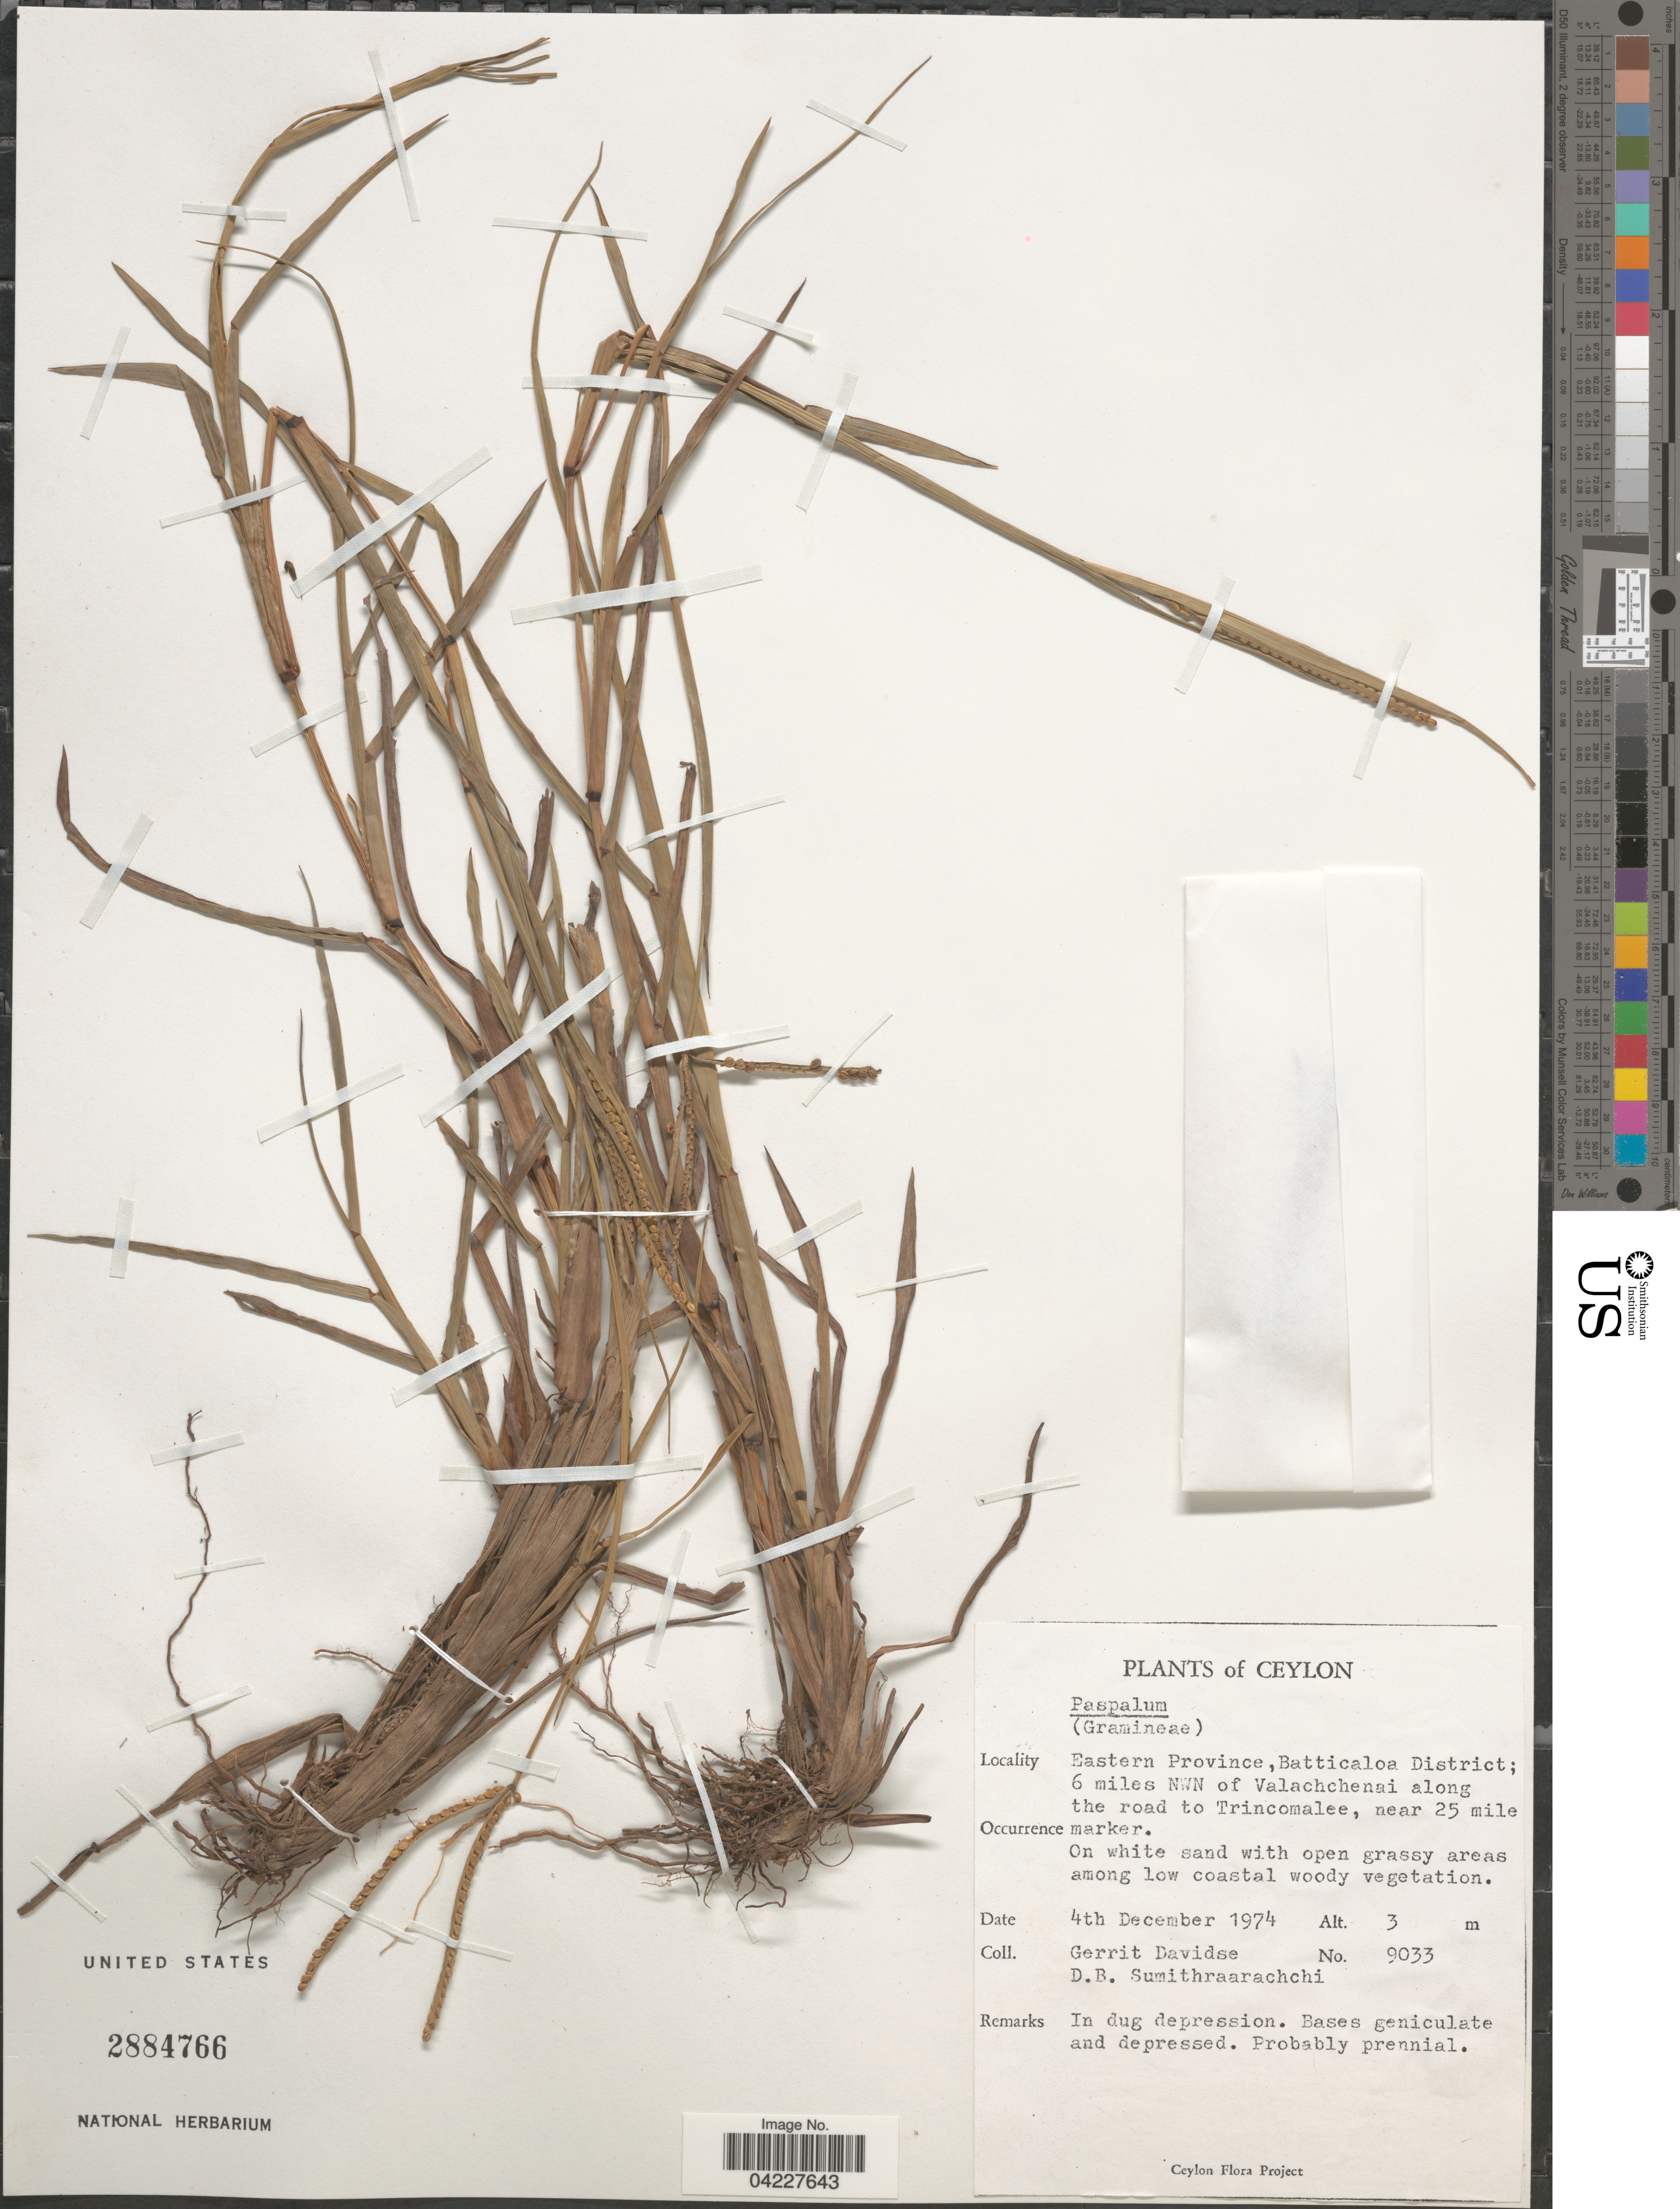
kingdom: Plantae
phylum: Tracheophyta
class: Liliopsida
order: Poales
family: Poaceae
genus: Paspalum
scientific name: Paspalum sp.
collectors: G. Davidse & D. B. Sumithraarachchi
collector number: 9033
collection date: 1974-12-04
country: Sri Lanka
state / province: Eastern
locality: Ceylon. Batticaloa District; 6 miles NWN of Vlachchenai along the road to Trincomalee, near 25 mile marker.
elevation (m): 3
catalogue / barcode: US 2884766